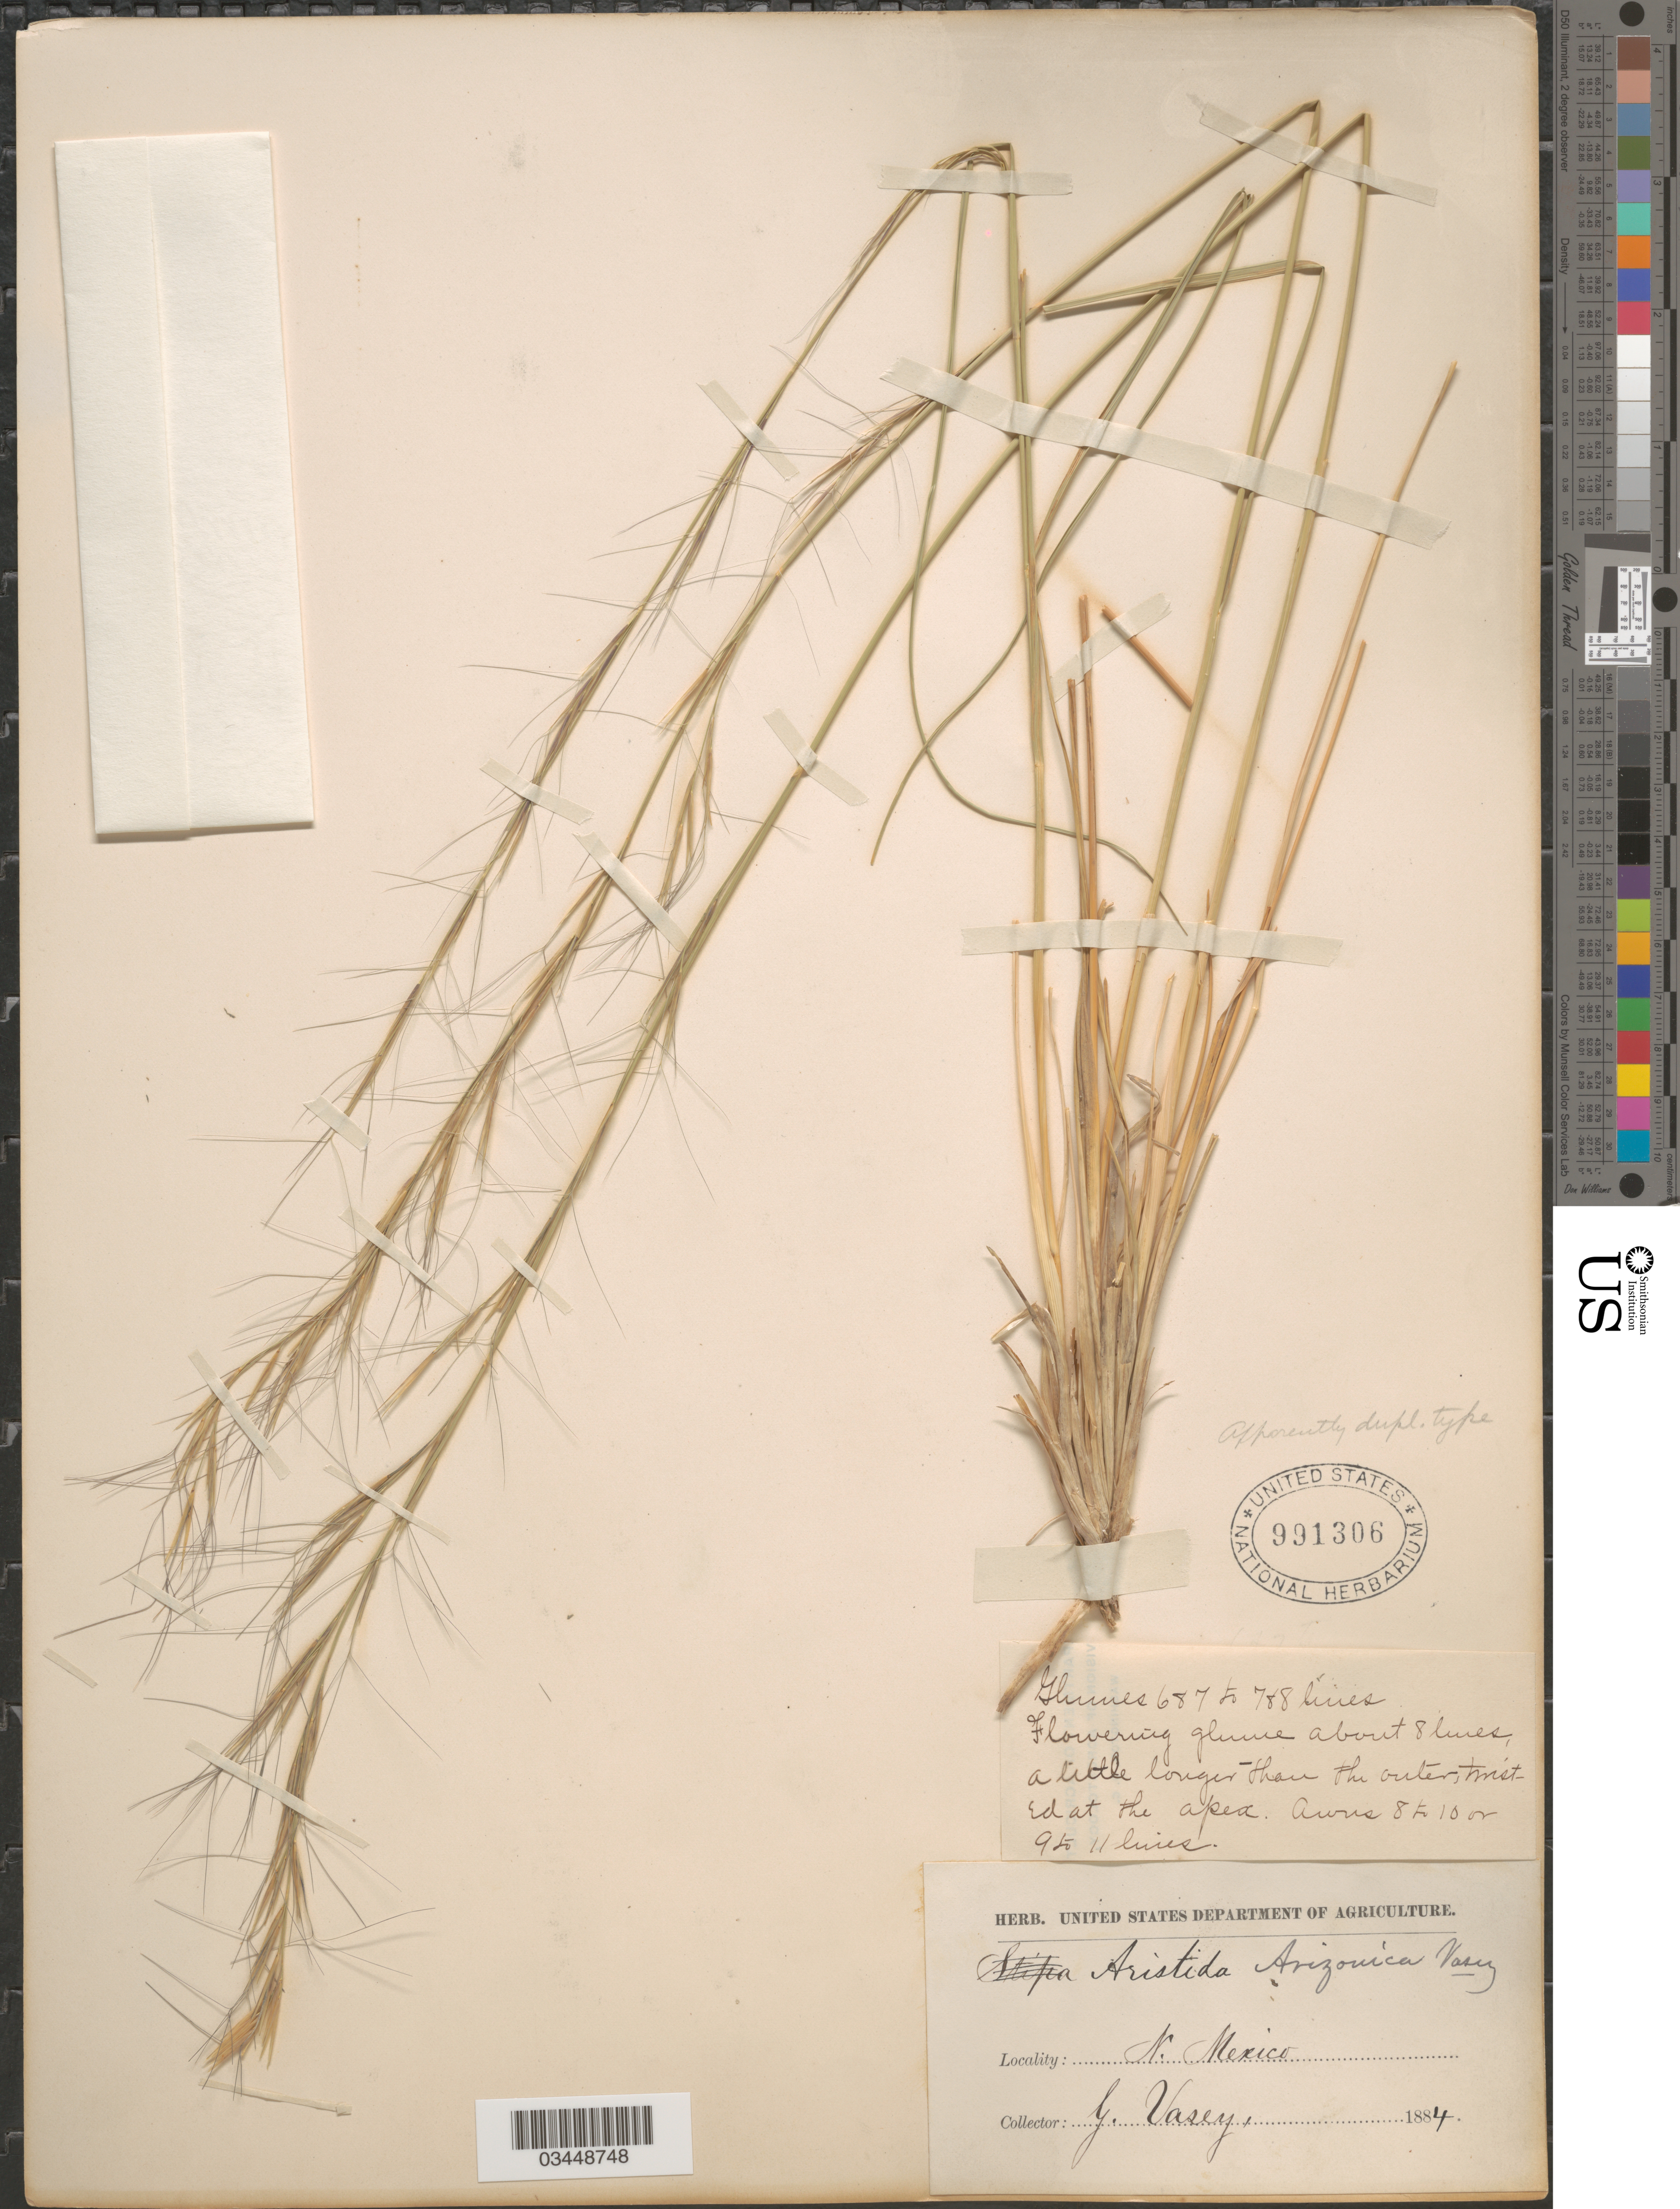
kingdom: Plantae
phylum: Tracheophyta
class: Liliopsida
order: Poales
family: Poaceae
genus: Aristida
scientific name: Aristida arizonica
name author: Vasey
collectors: G. Vasey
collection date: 1884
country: United States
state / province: New Mexico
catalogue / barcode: US 991306